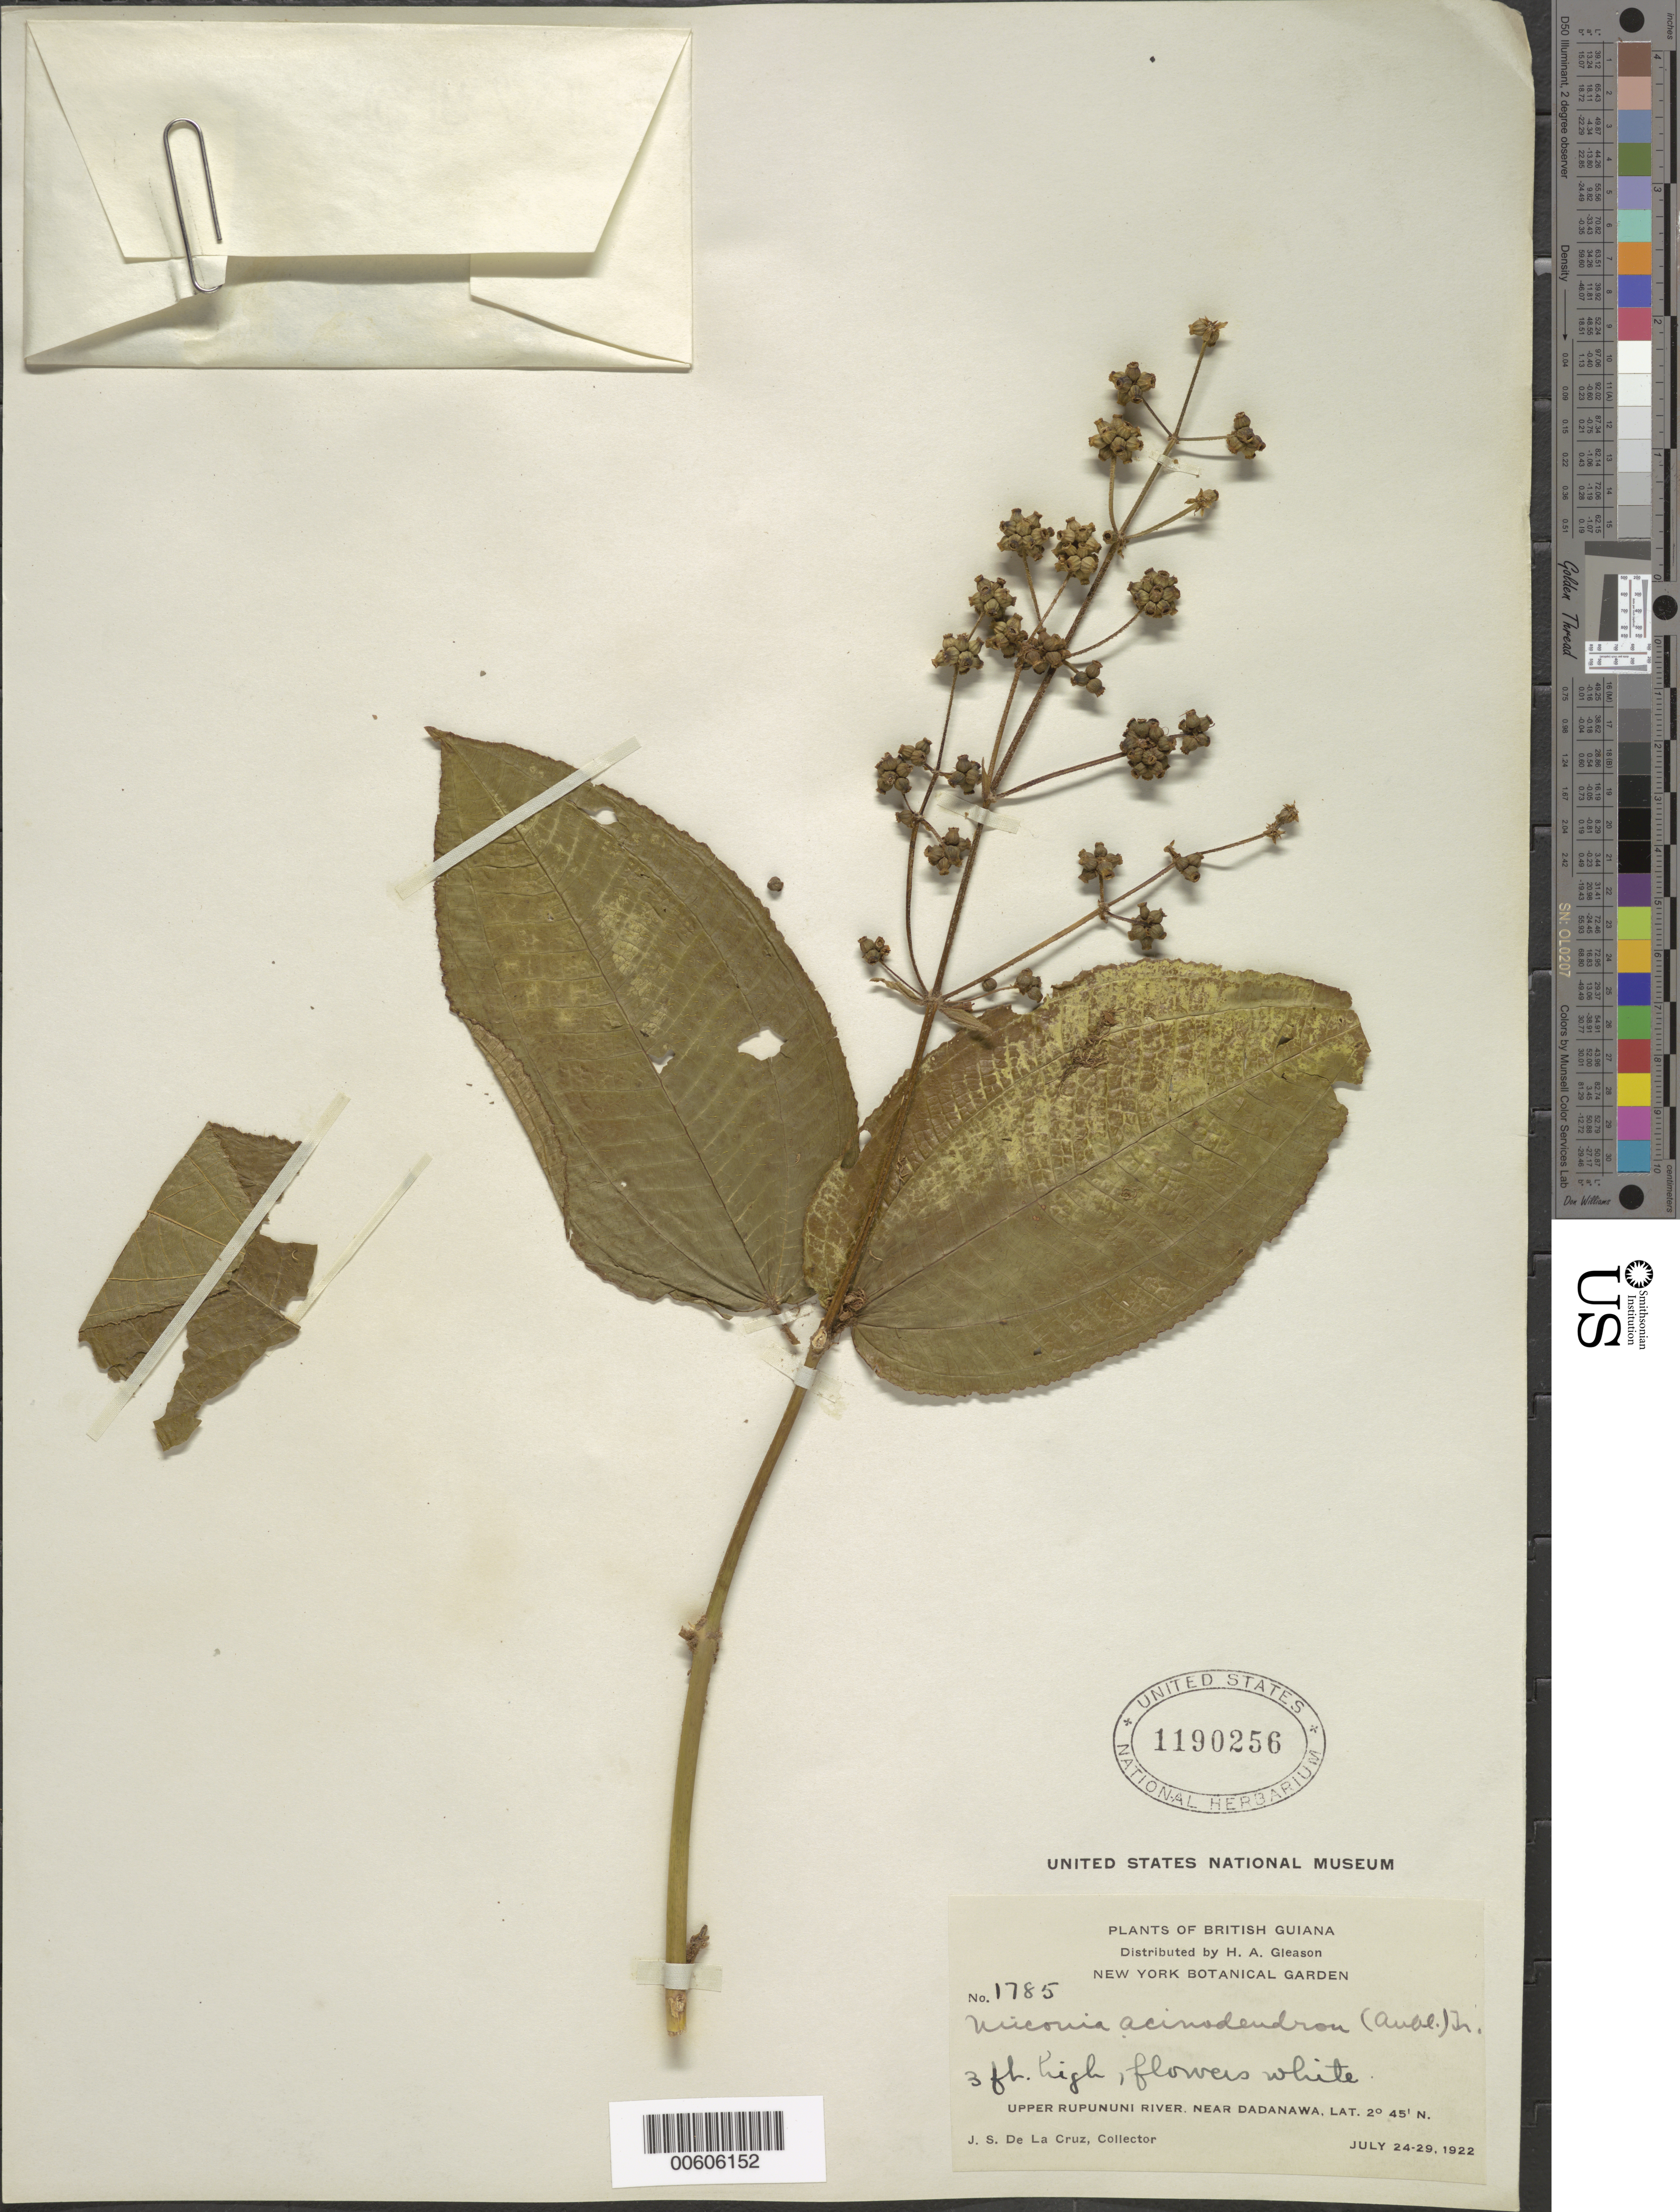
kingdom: Plantae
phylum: Tracheophyta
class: Magnoliopsida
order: Myrtales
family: Melastomataceae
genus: Miconia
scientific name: Miconia acinodendron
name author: (L.) Sweet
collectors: J. S. de la Cruz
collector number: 1785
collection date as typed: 24-Jul-22 to 29-Jul-22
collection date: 1922-07-24/1922-07-29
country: Guyana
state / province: U. Takutu-U. Essequibo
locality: Dadanawa, near, upper Rupununi R.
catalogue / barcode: US 1190256